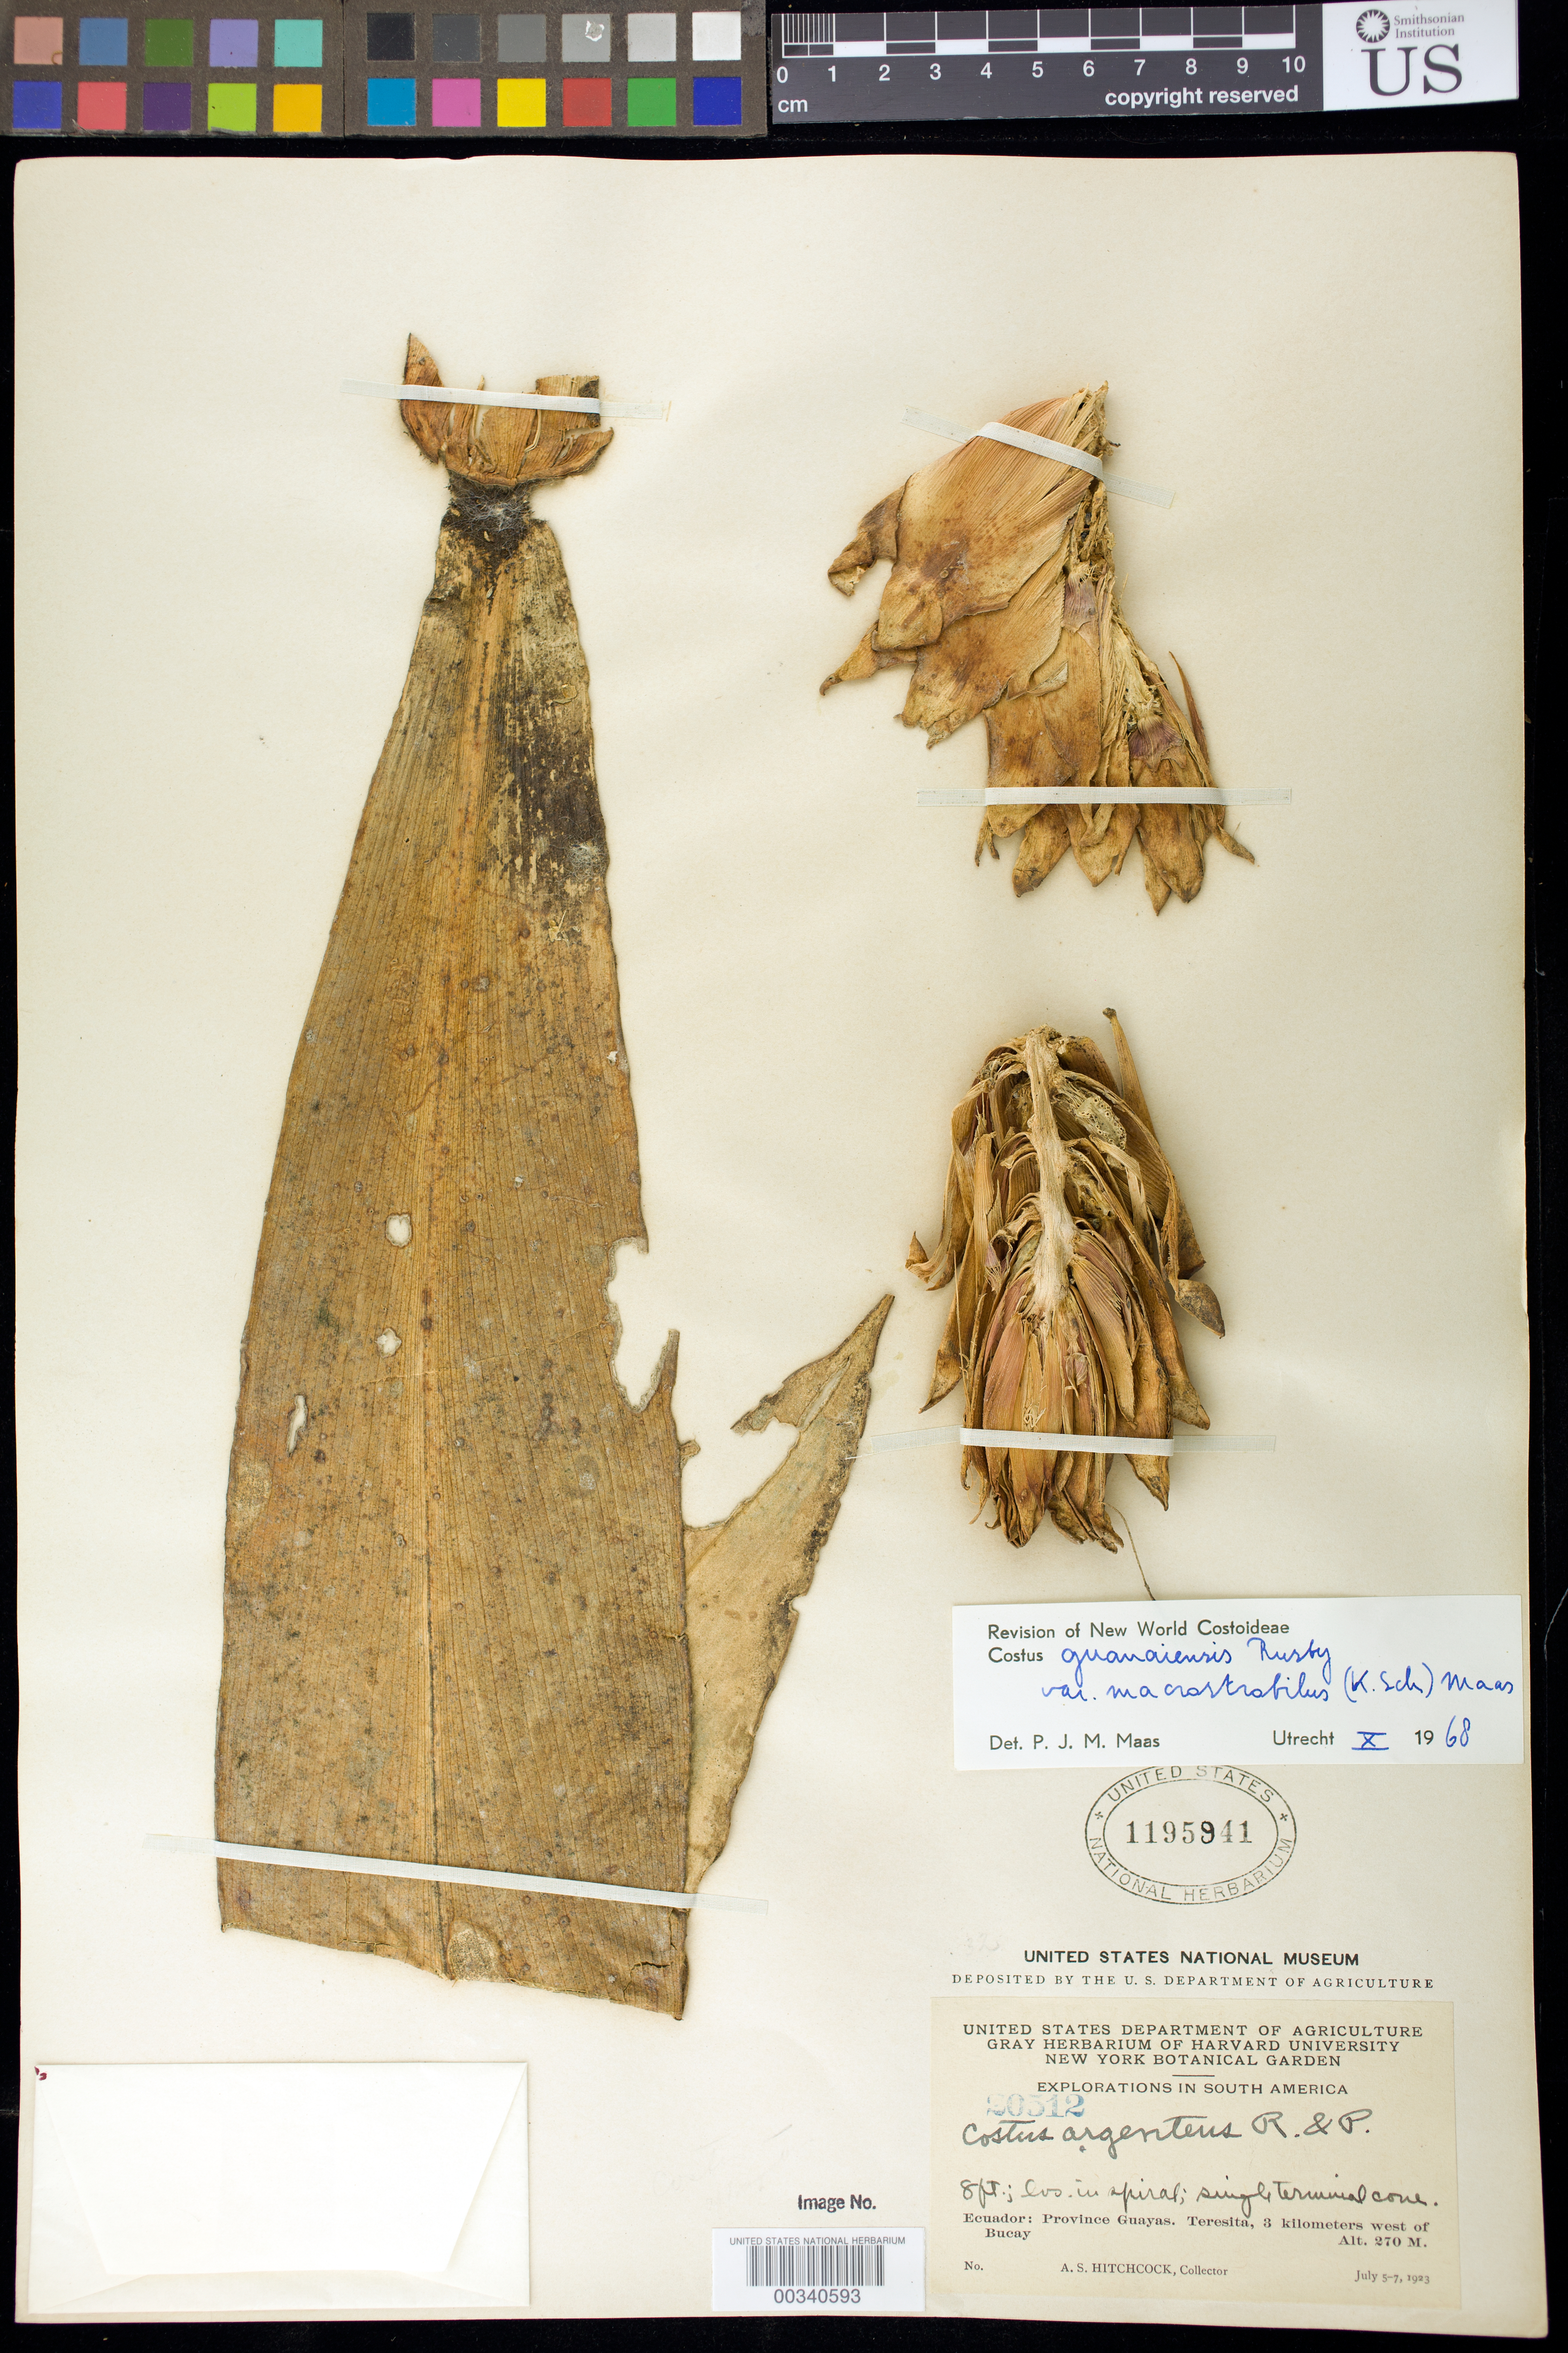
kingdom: Plantae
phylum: Tracheophyta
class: Liliopsida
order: Zingiberales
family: Costaceae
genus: Costus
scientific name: Costus guanaiensis var. macrostrobilis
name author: (K. Schum.) Maas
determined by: Maas, Paul J. M.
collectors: A. S. Hitchcock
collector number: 20512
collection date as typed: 05 Jul 1923 to 07 Jul 1923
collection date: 1923-07-05/1923-07-07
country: Ecuador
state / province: Guayas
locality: Teresita, 3 km W of Bucay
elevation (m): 270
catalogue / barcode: US 1195941